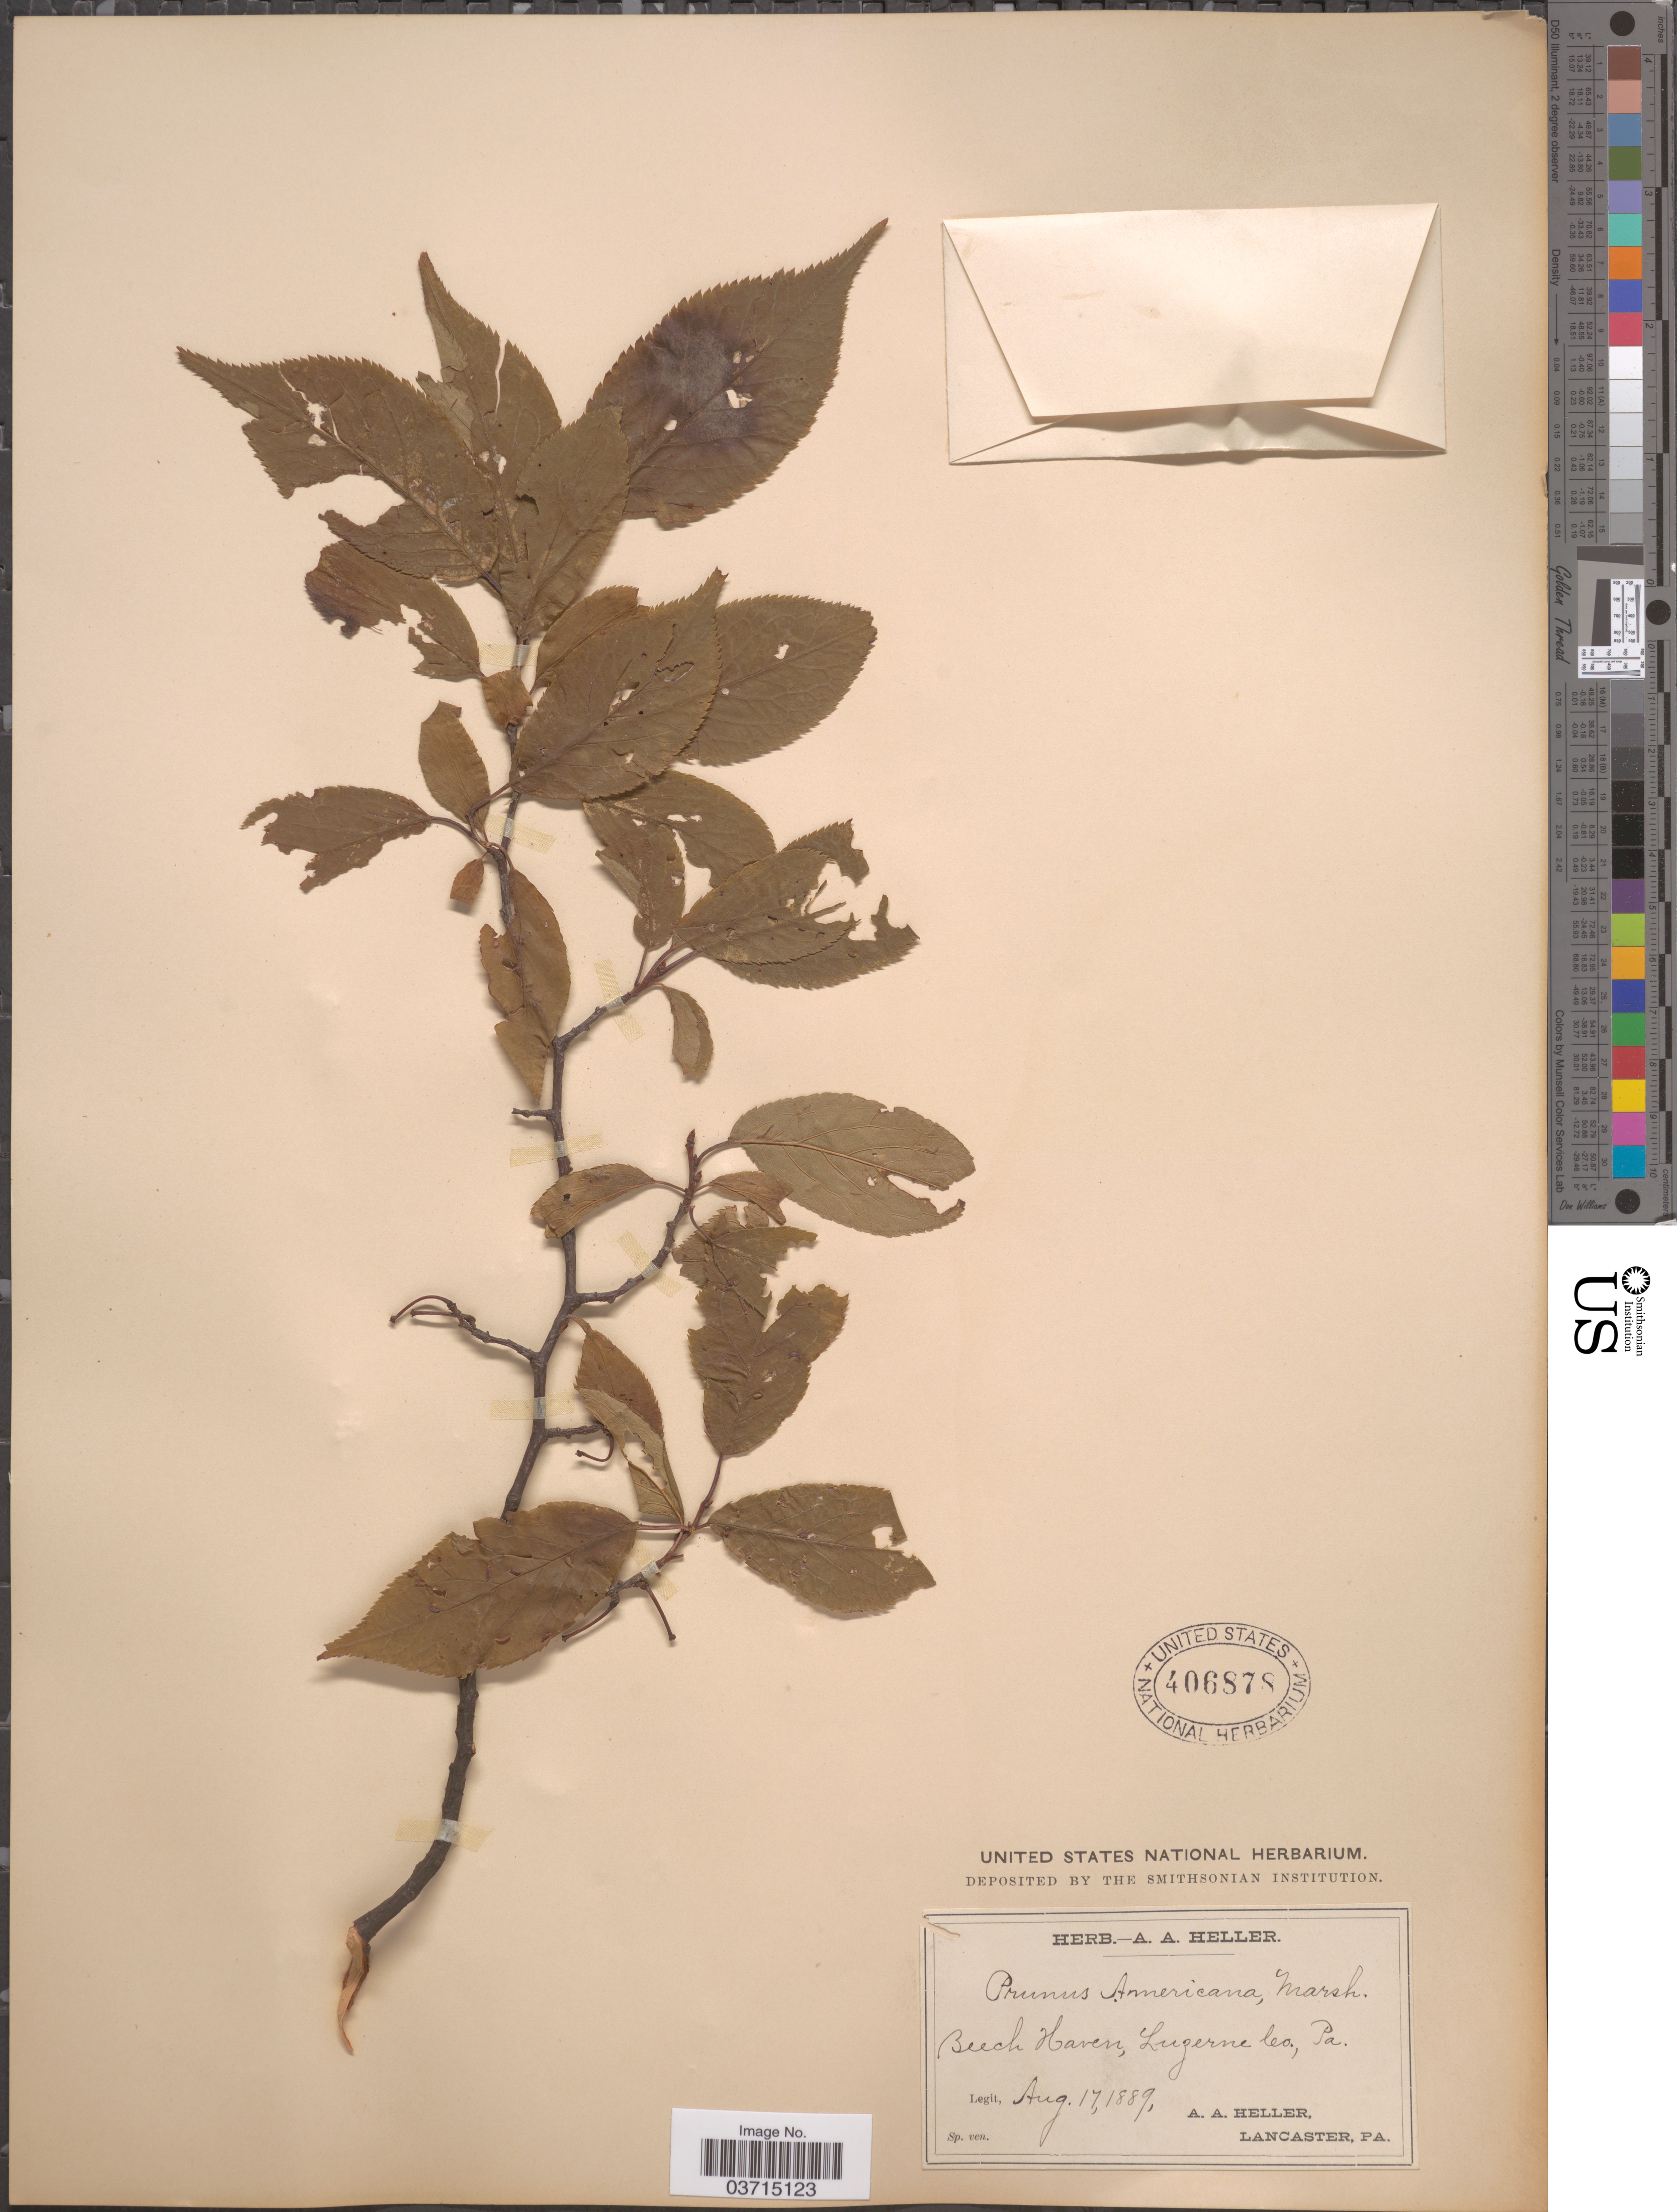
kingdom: Plantae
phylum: Tracheophyta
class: Magnoliopsida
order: Rosales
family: Rosaceae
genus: Prunus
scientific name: Prunus americana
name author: Marshall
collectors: A. A. Heller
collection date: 1889-08-17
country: United States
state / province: Pennsylvania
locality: Beech Haven, Luzerne Co.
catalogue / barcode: US 406878